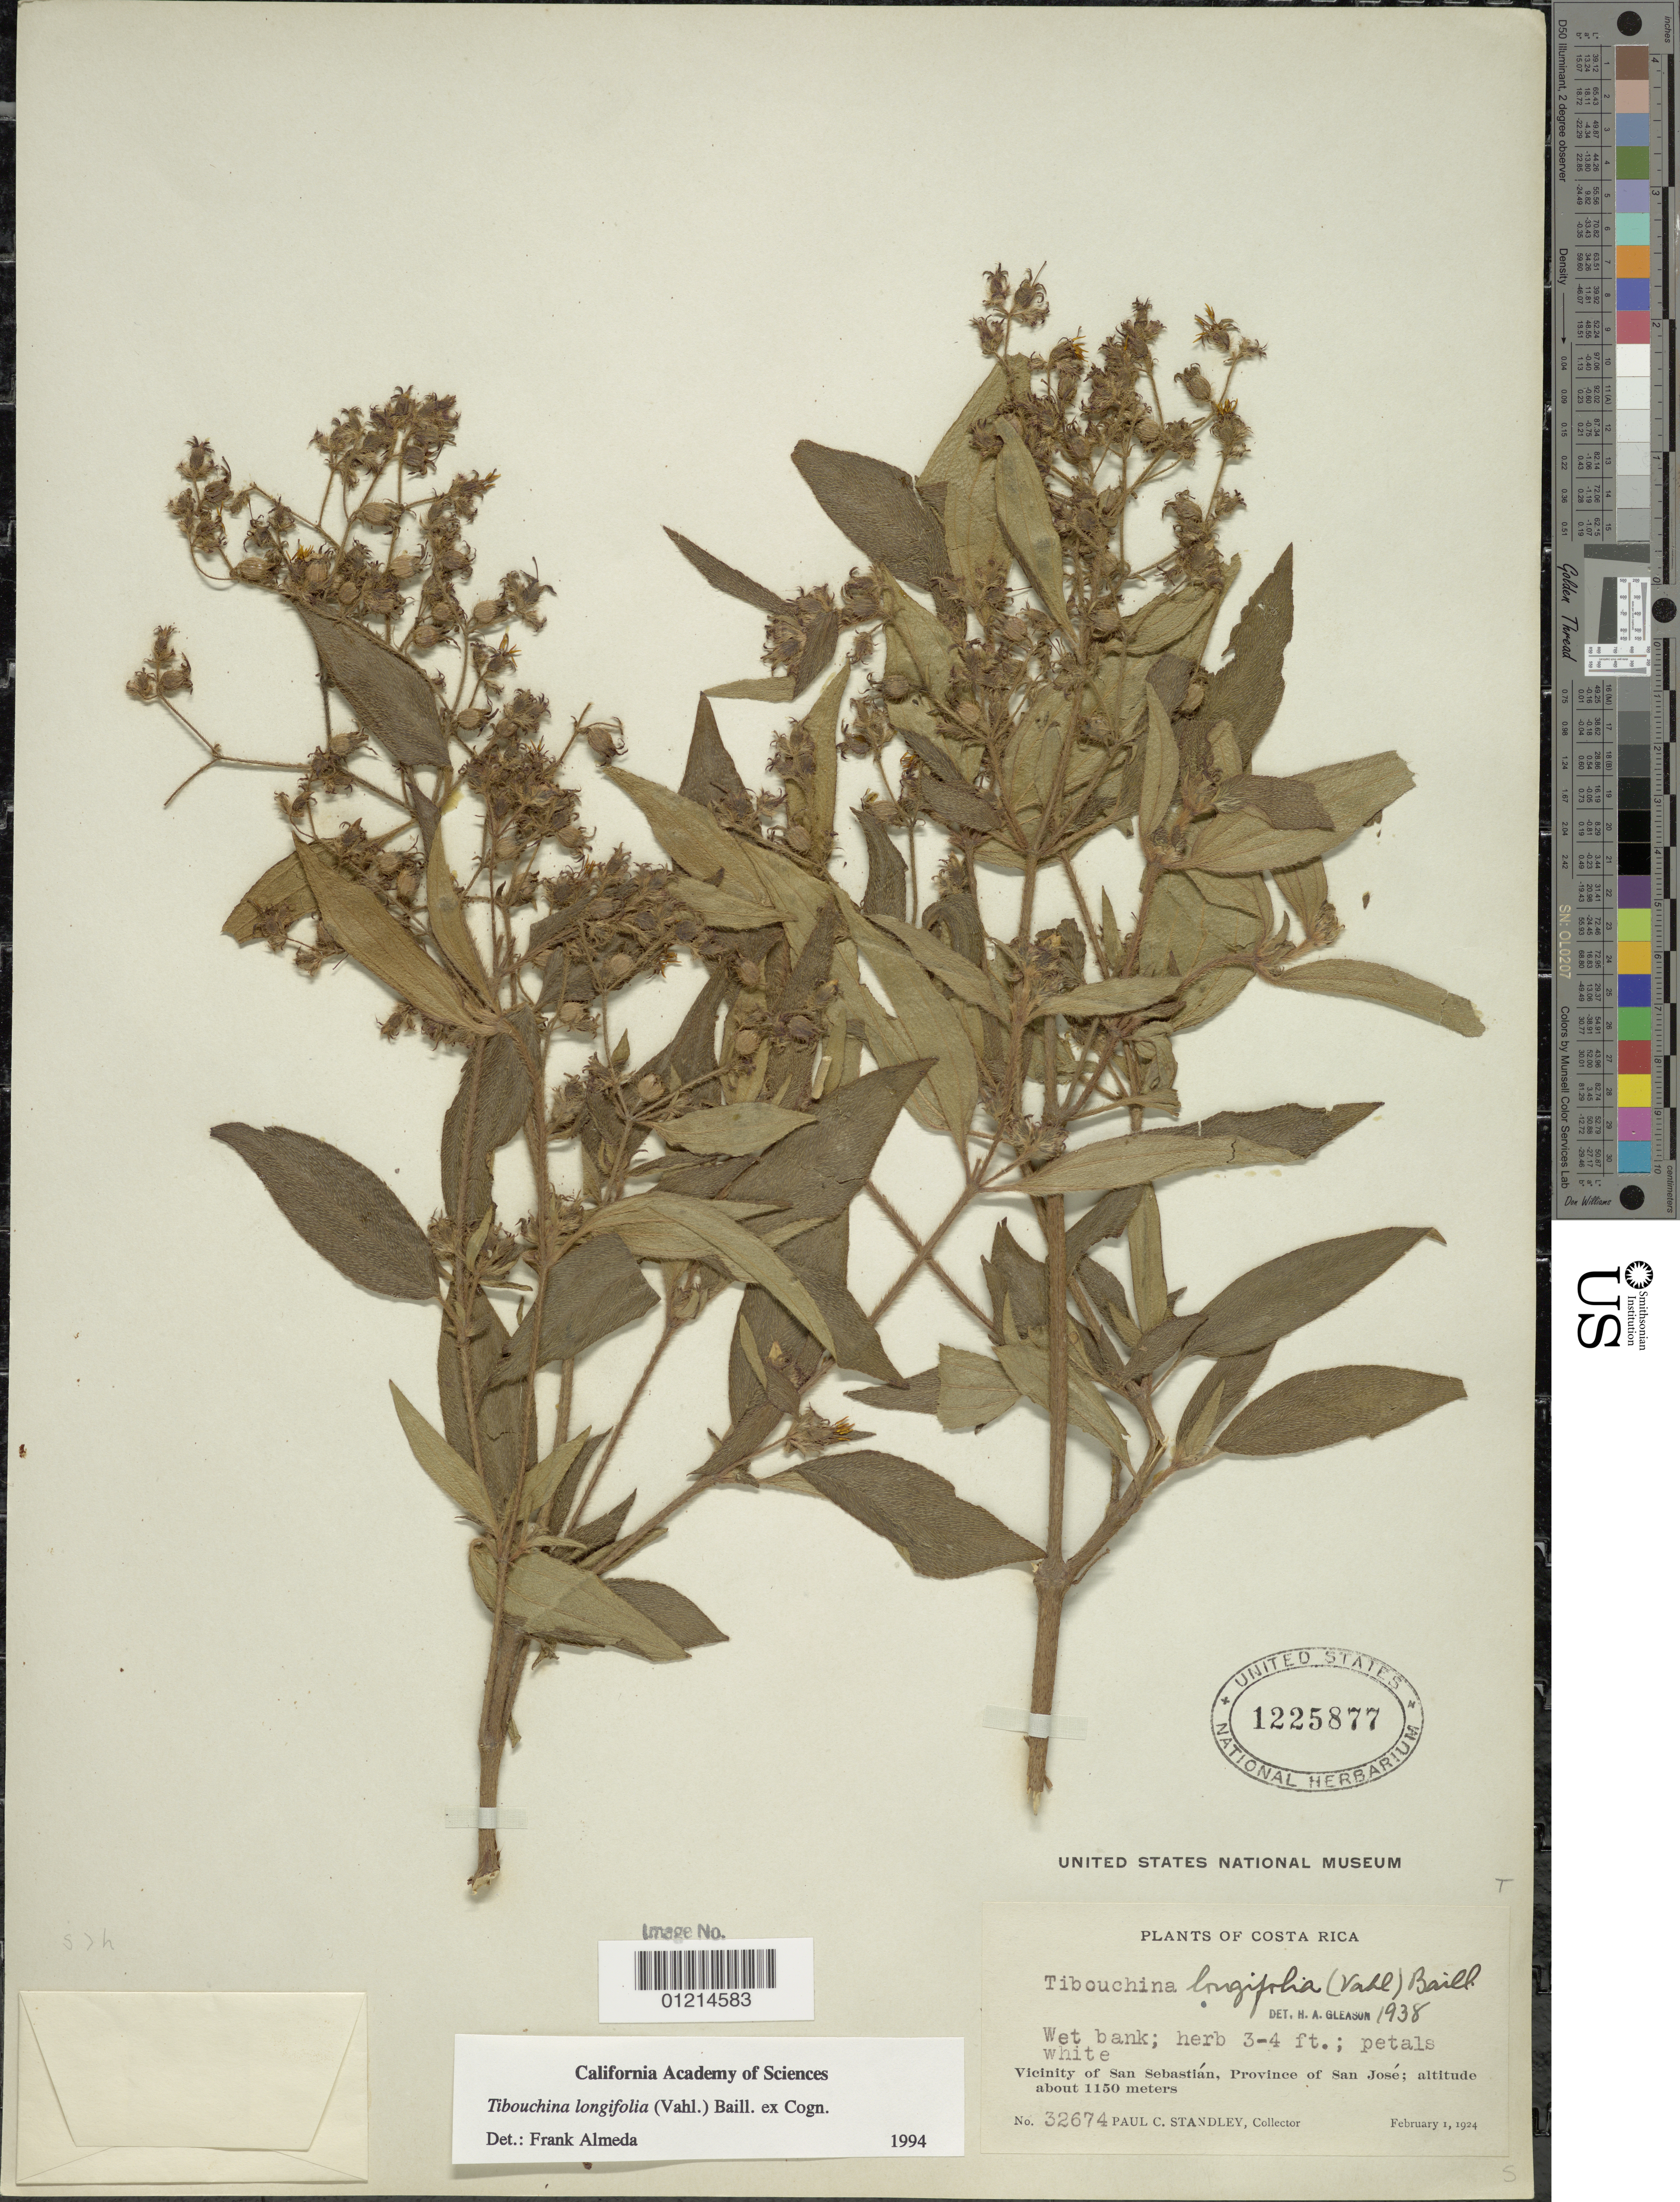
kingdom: Plantae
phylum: Tracheophyta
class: Magnoliopsida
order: Myrtales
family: Melastomataceae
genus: Chaetogastra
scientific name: Chaetogastra longifolia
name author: (Vahl) DC.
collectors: P. C. Standley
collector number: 32674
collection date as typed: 01 Feb 1924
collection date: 1924-02-01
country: Costa Rica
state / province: San José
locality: Vicinity of San Sebastian.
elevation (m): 1150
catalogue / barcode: US 1225877